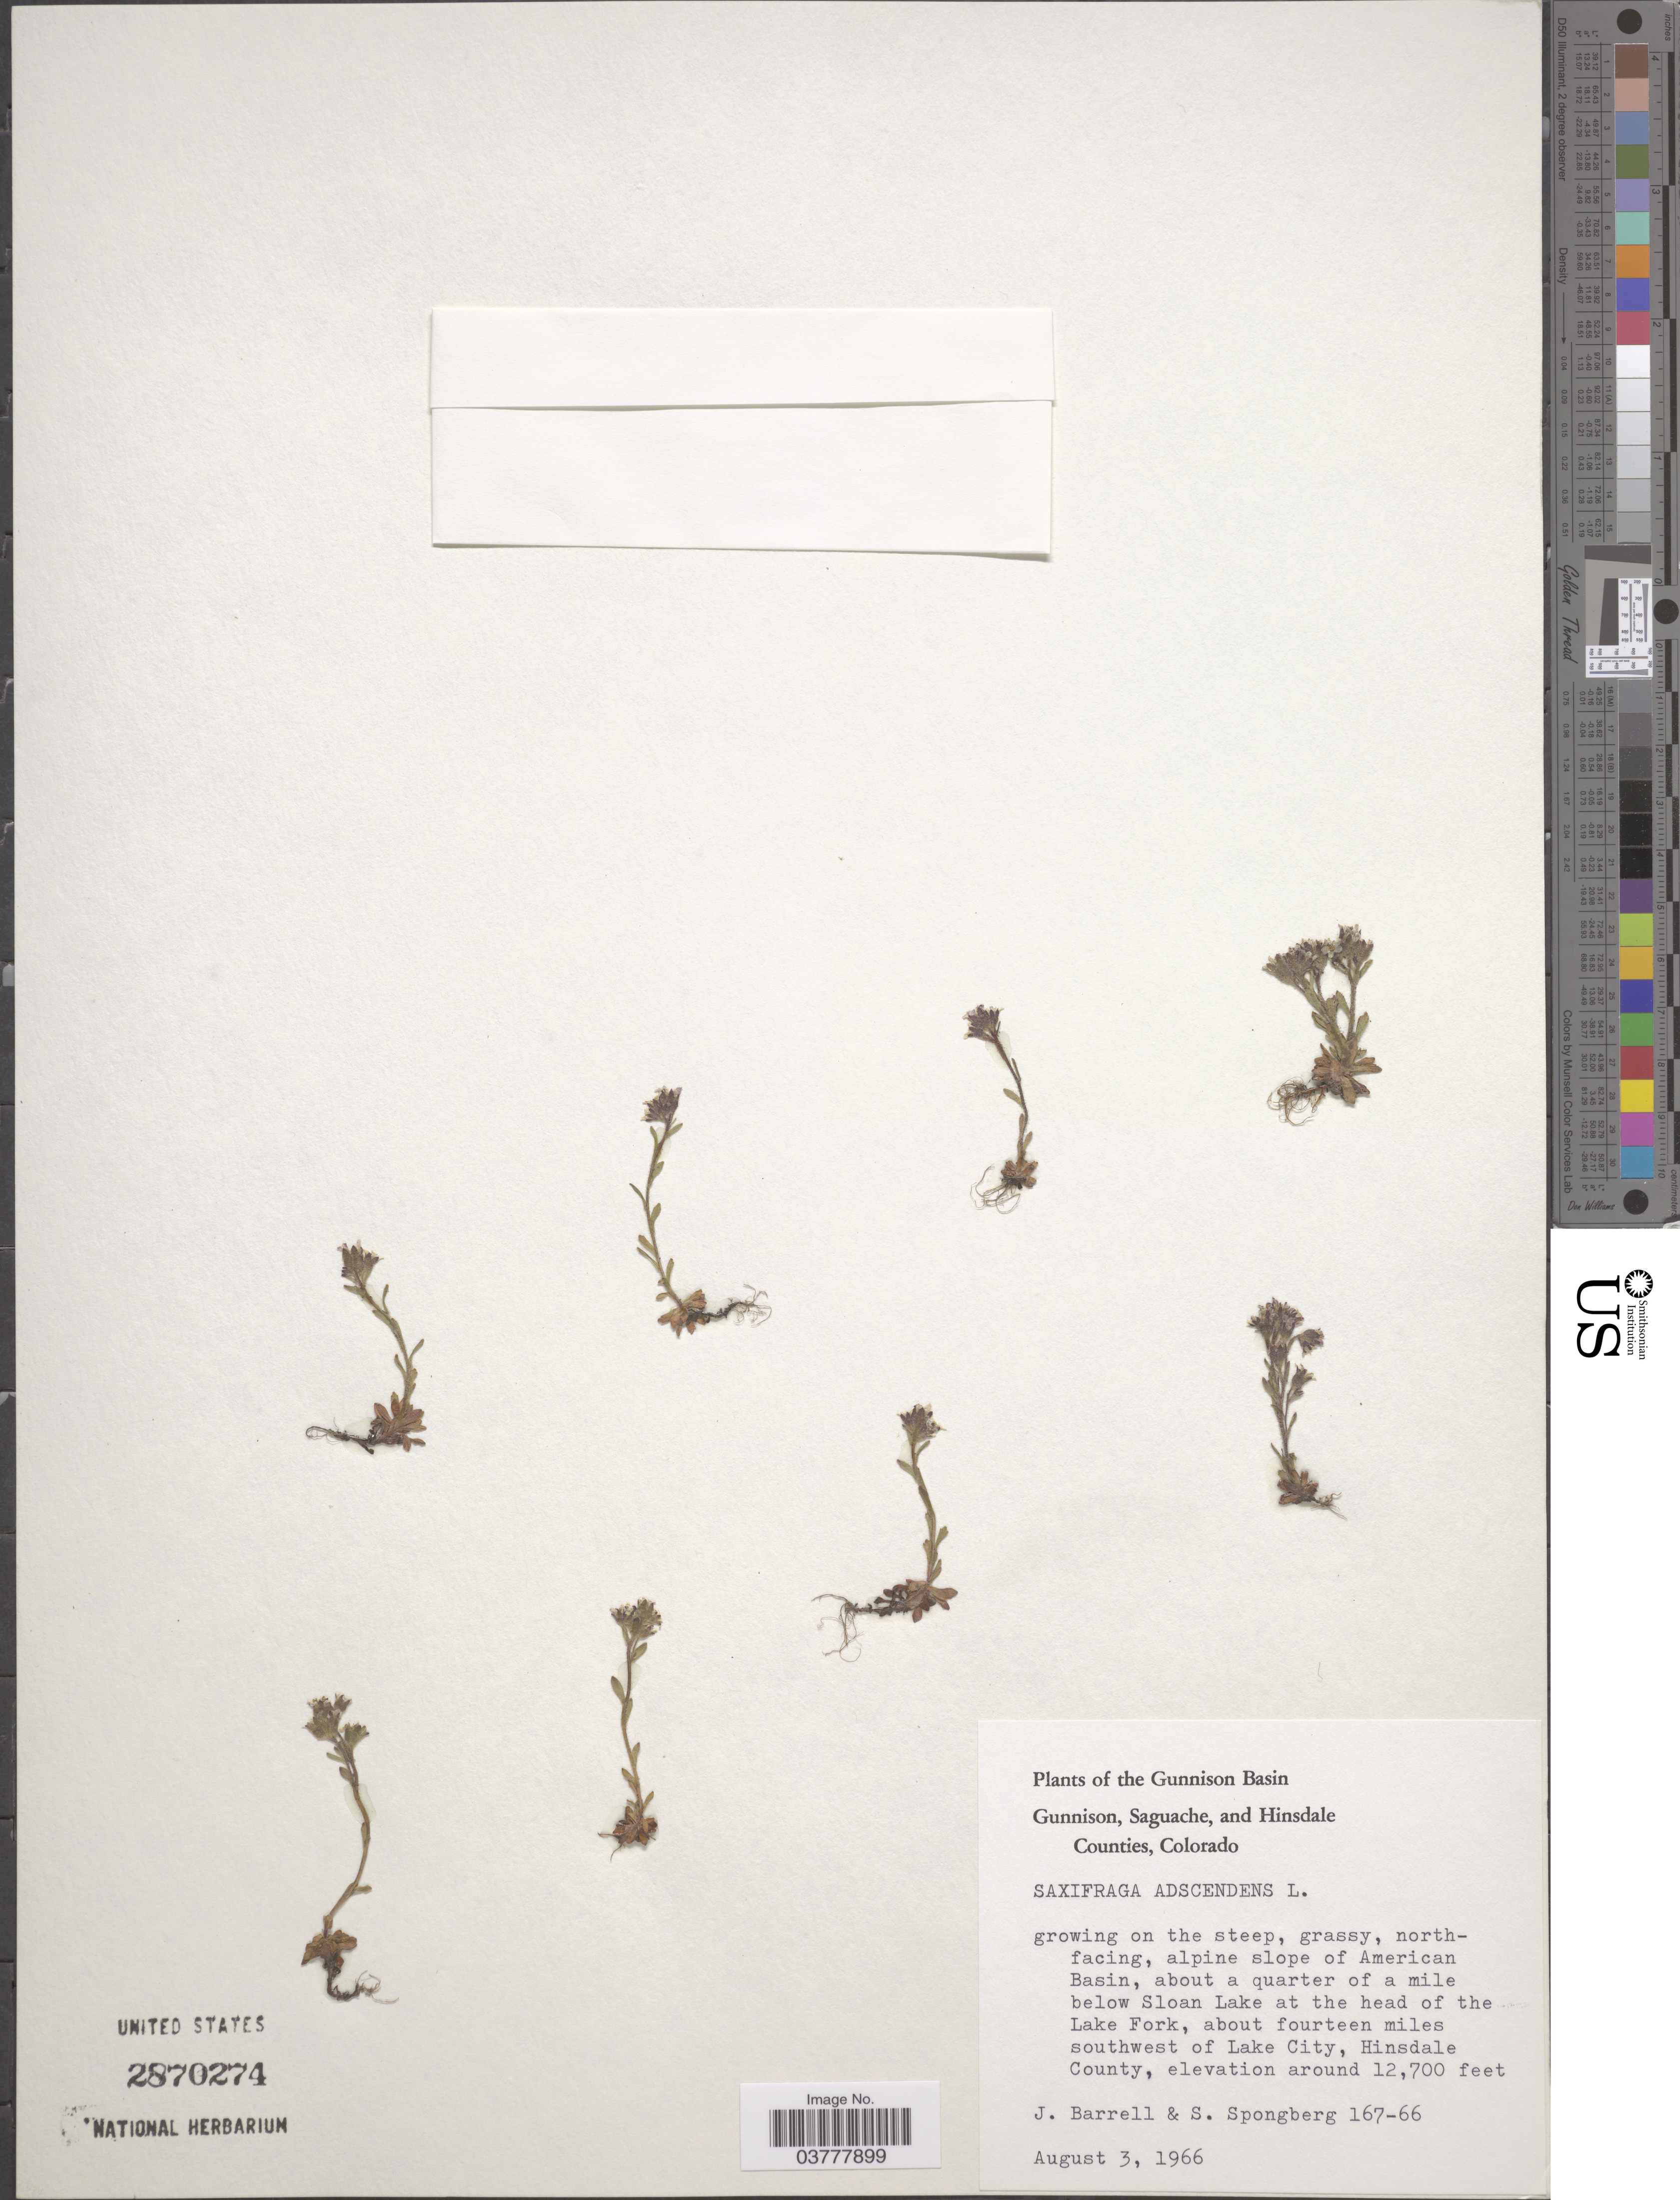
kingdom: Plantae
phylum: Tracheophyta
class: Magnoliopsida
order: Saxifragales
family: Saxifragaceae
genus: Saxifraga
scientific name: Saxifraga adscendens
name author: L.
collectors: J. Barrell & S. A.Spongberg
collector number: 167-66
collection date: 1966-08-03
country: United States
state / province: Colorado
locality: The Gunnison Basin. Alpine slope of American Basin, about a quarter of a mile below Sloan Lake at the head of the Lake fork, about fourteen miles southwest of Lake City, Hinsdale County.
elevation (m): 3871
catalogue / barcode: US 2870274